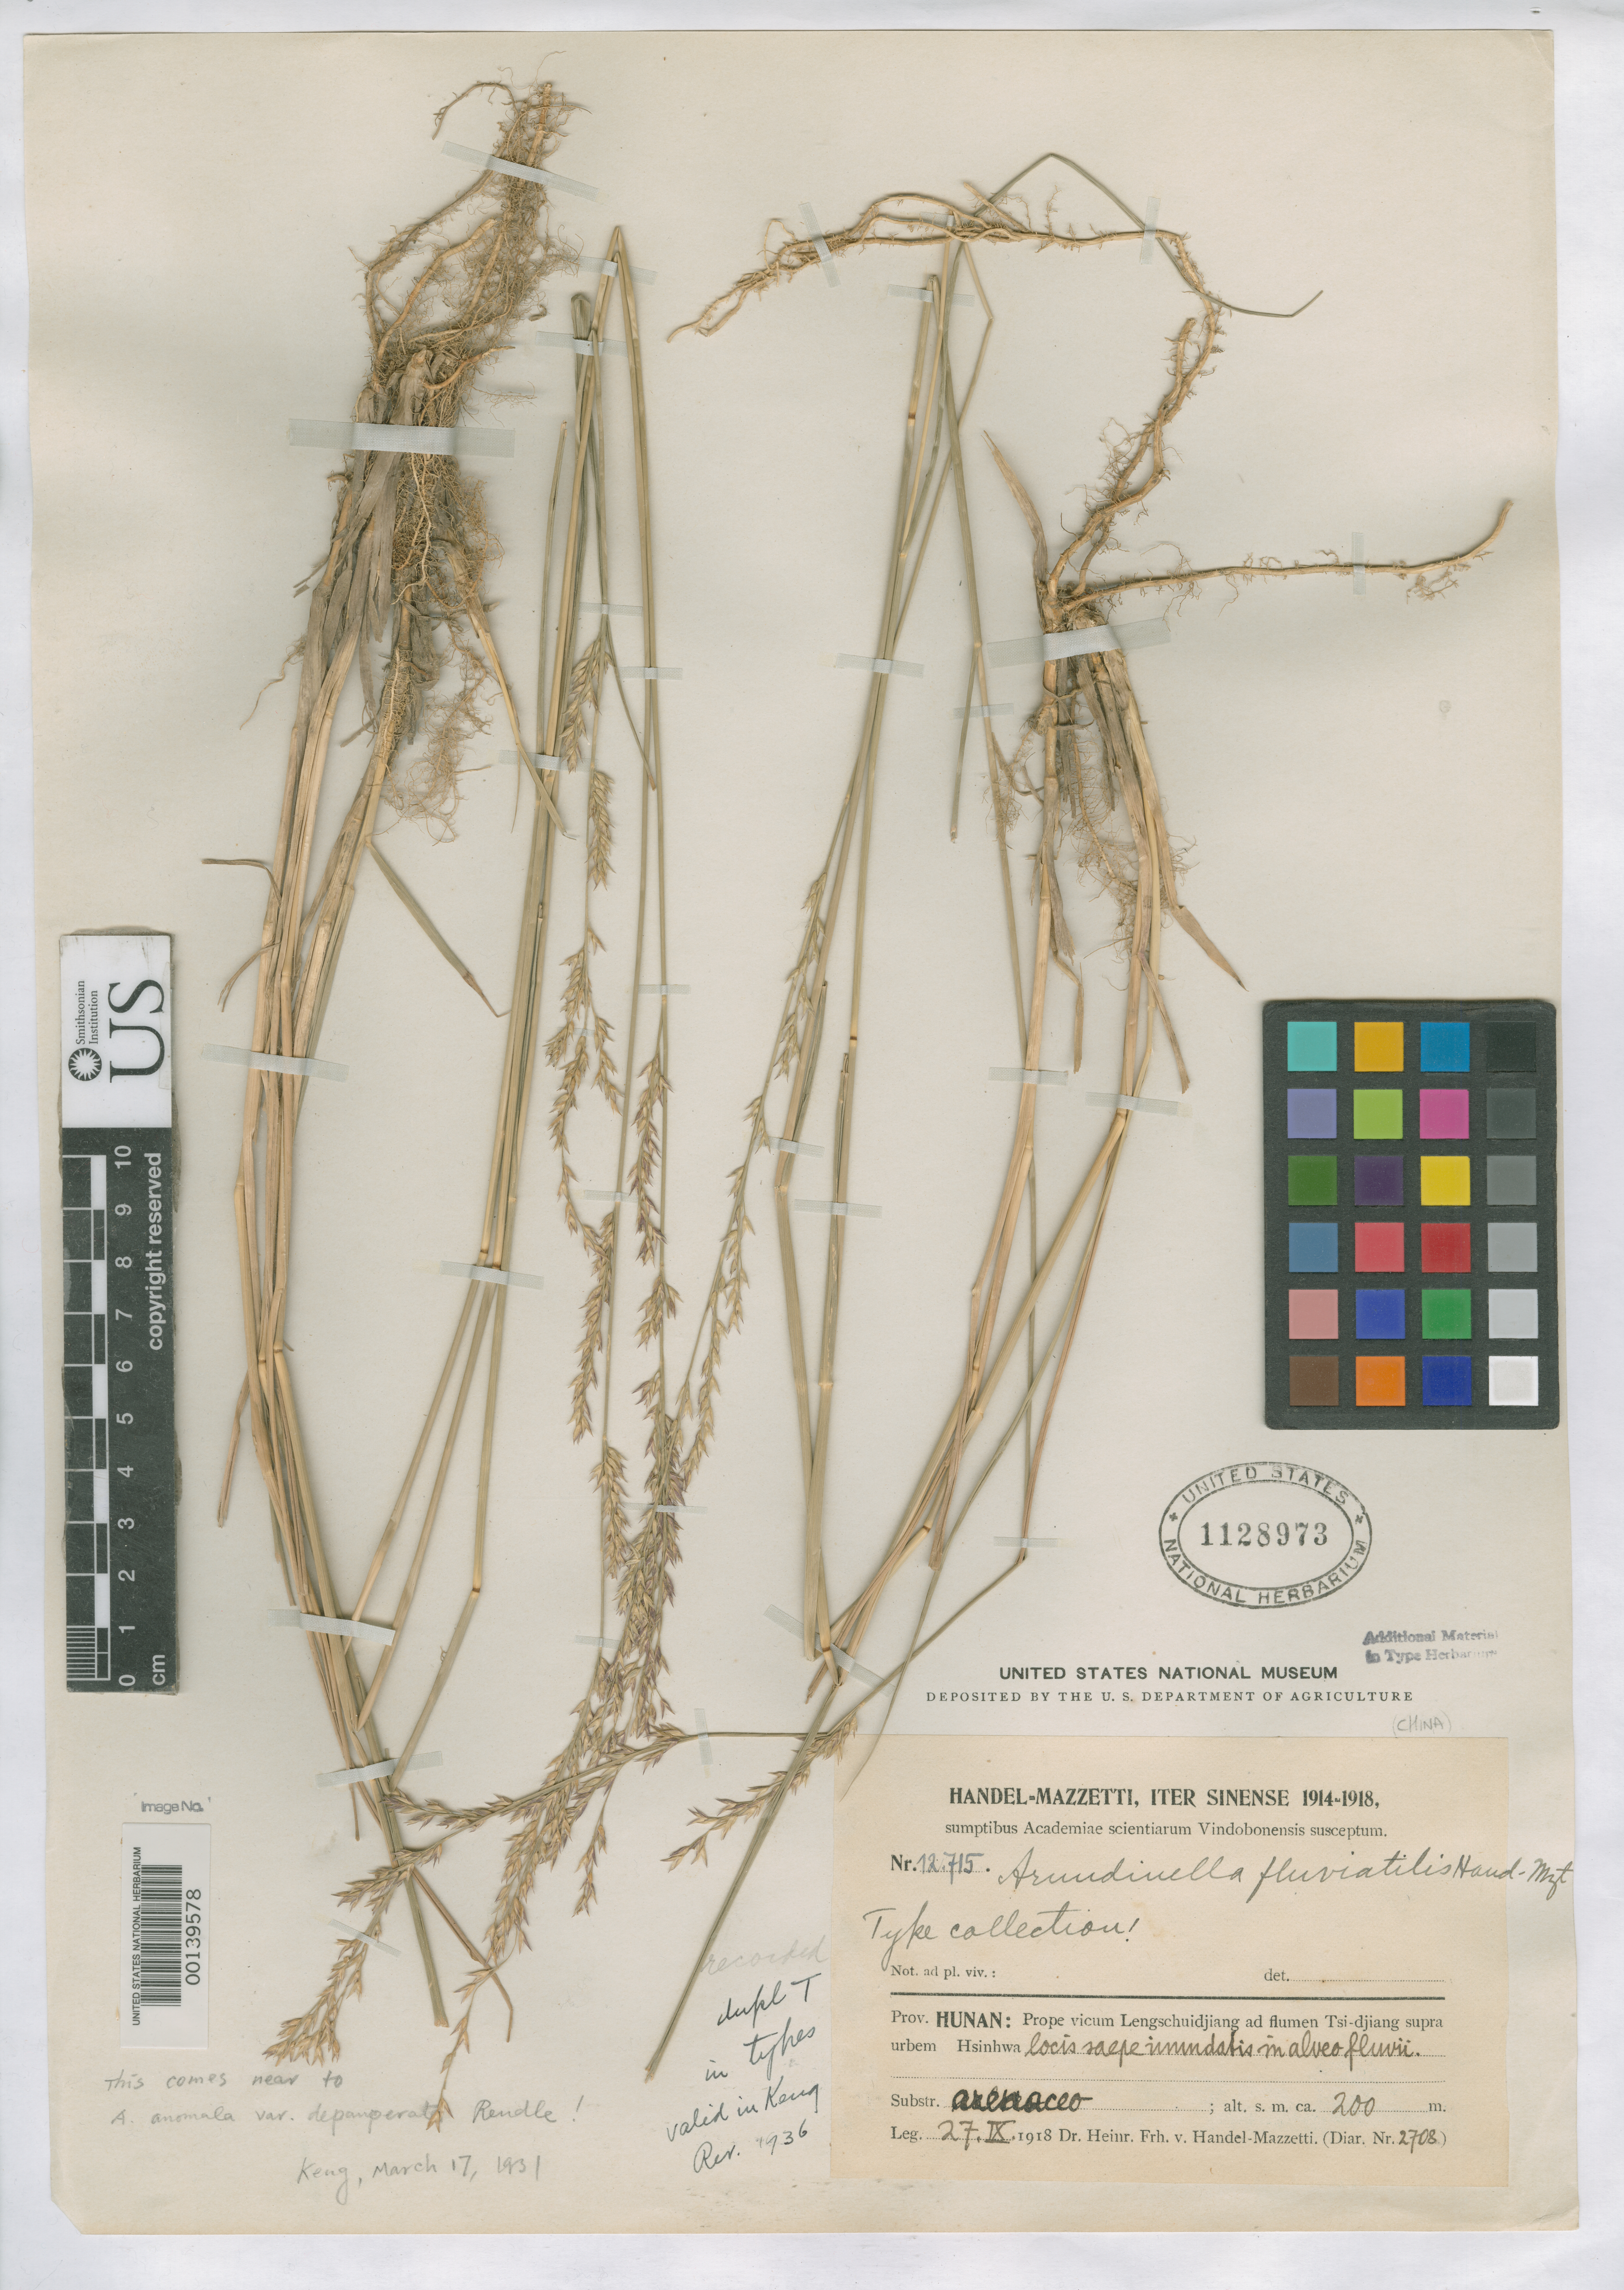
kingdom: Plantae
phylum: Tracheophyta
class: Liliopsida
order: Poales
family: Poaceae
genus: Arundinella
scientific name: Arundinella fluviatilis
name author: Hand.-Mazz.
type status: Isotype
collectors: H. Handel-Mazzetti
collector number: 12715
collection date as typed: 27 Sep 1918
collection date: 1918-09-27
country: China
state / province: Yunnan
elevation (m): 200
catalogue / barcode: US 1128973